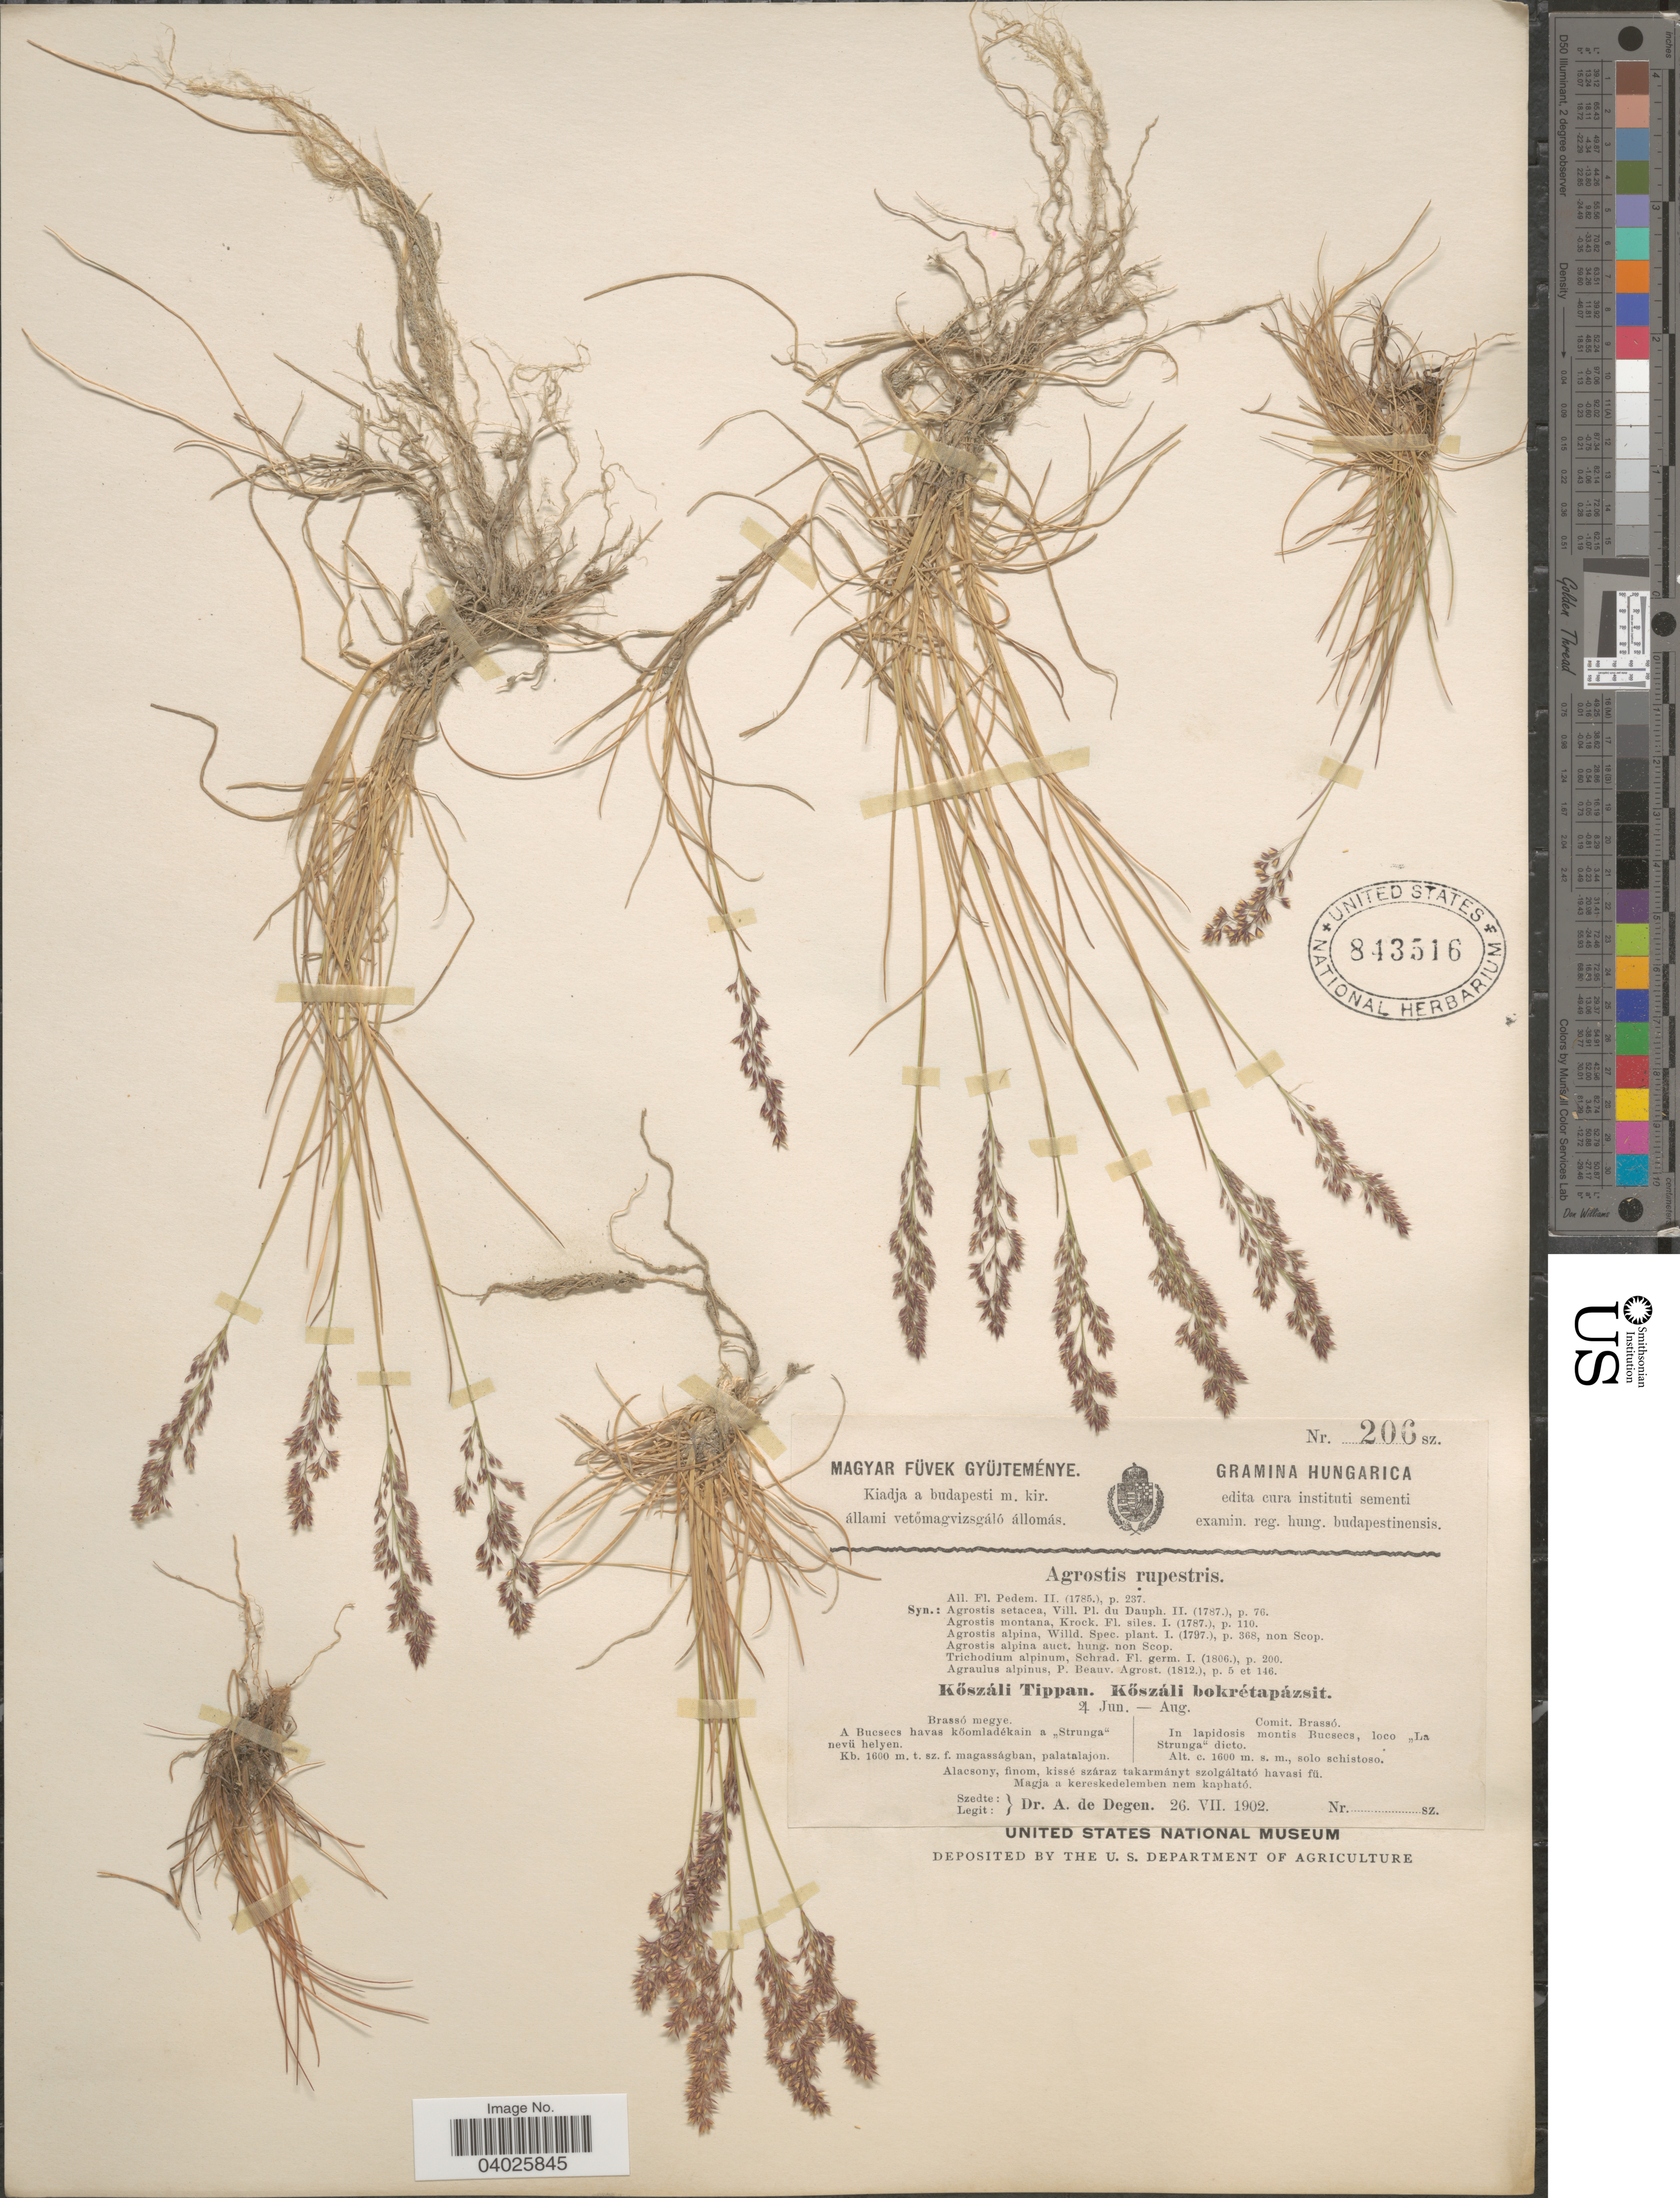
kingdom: Plantae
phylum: Tracheophyta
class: Liliopsida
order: Poales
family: Poaceae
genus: Agrostis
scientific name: Agrostis rupestris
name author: All.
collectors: A. Degen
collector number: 206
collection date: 1902-07-26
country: Romania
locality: Comit. Brassó. In lapidosis montis Bucsecs, loco "La Strunga" dicto.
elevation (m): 1600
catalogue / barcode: US 843516